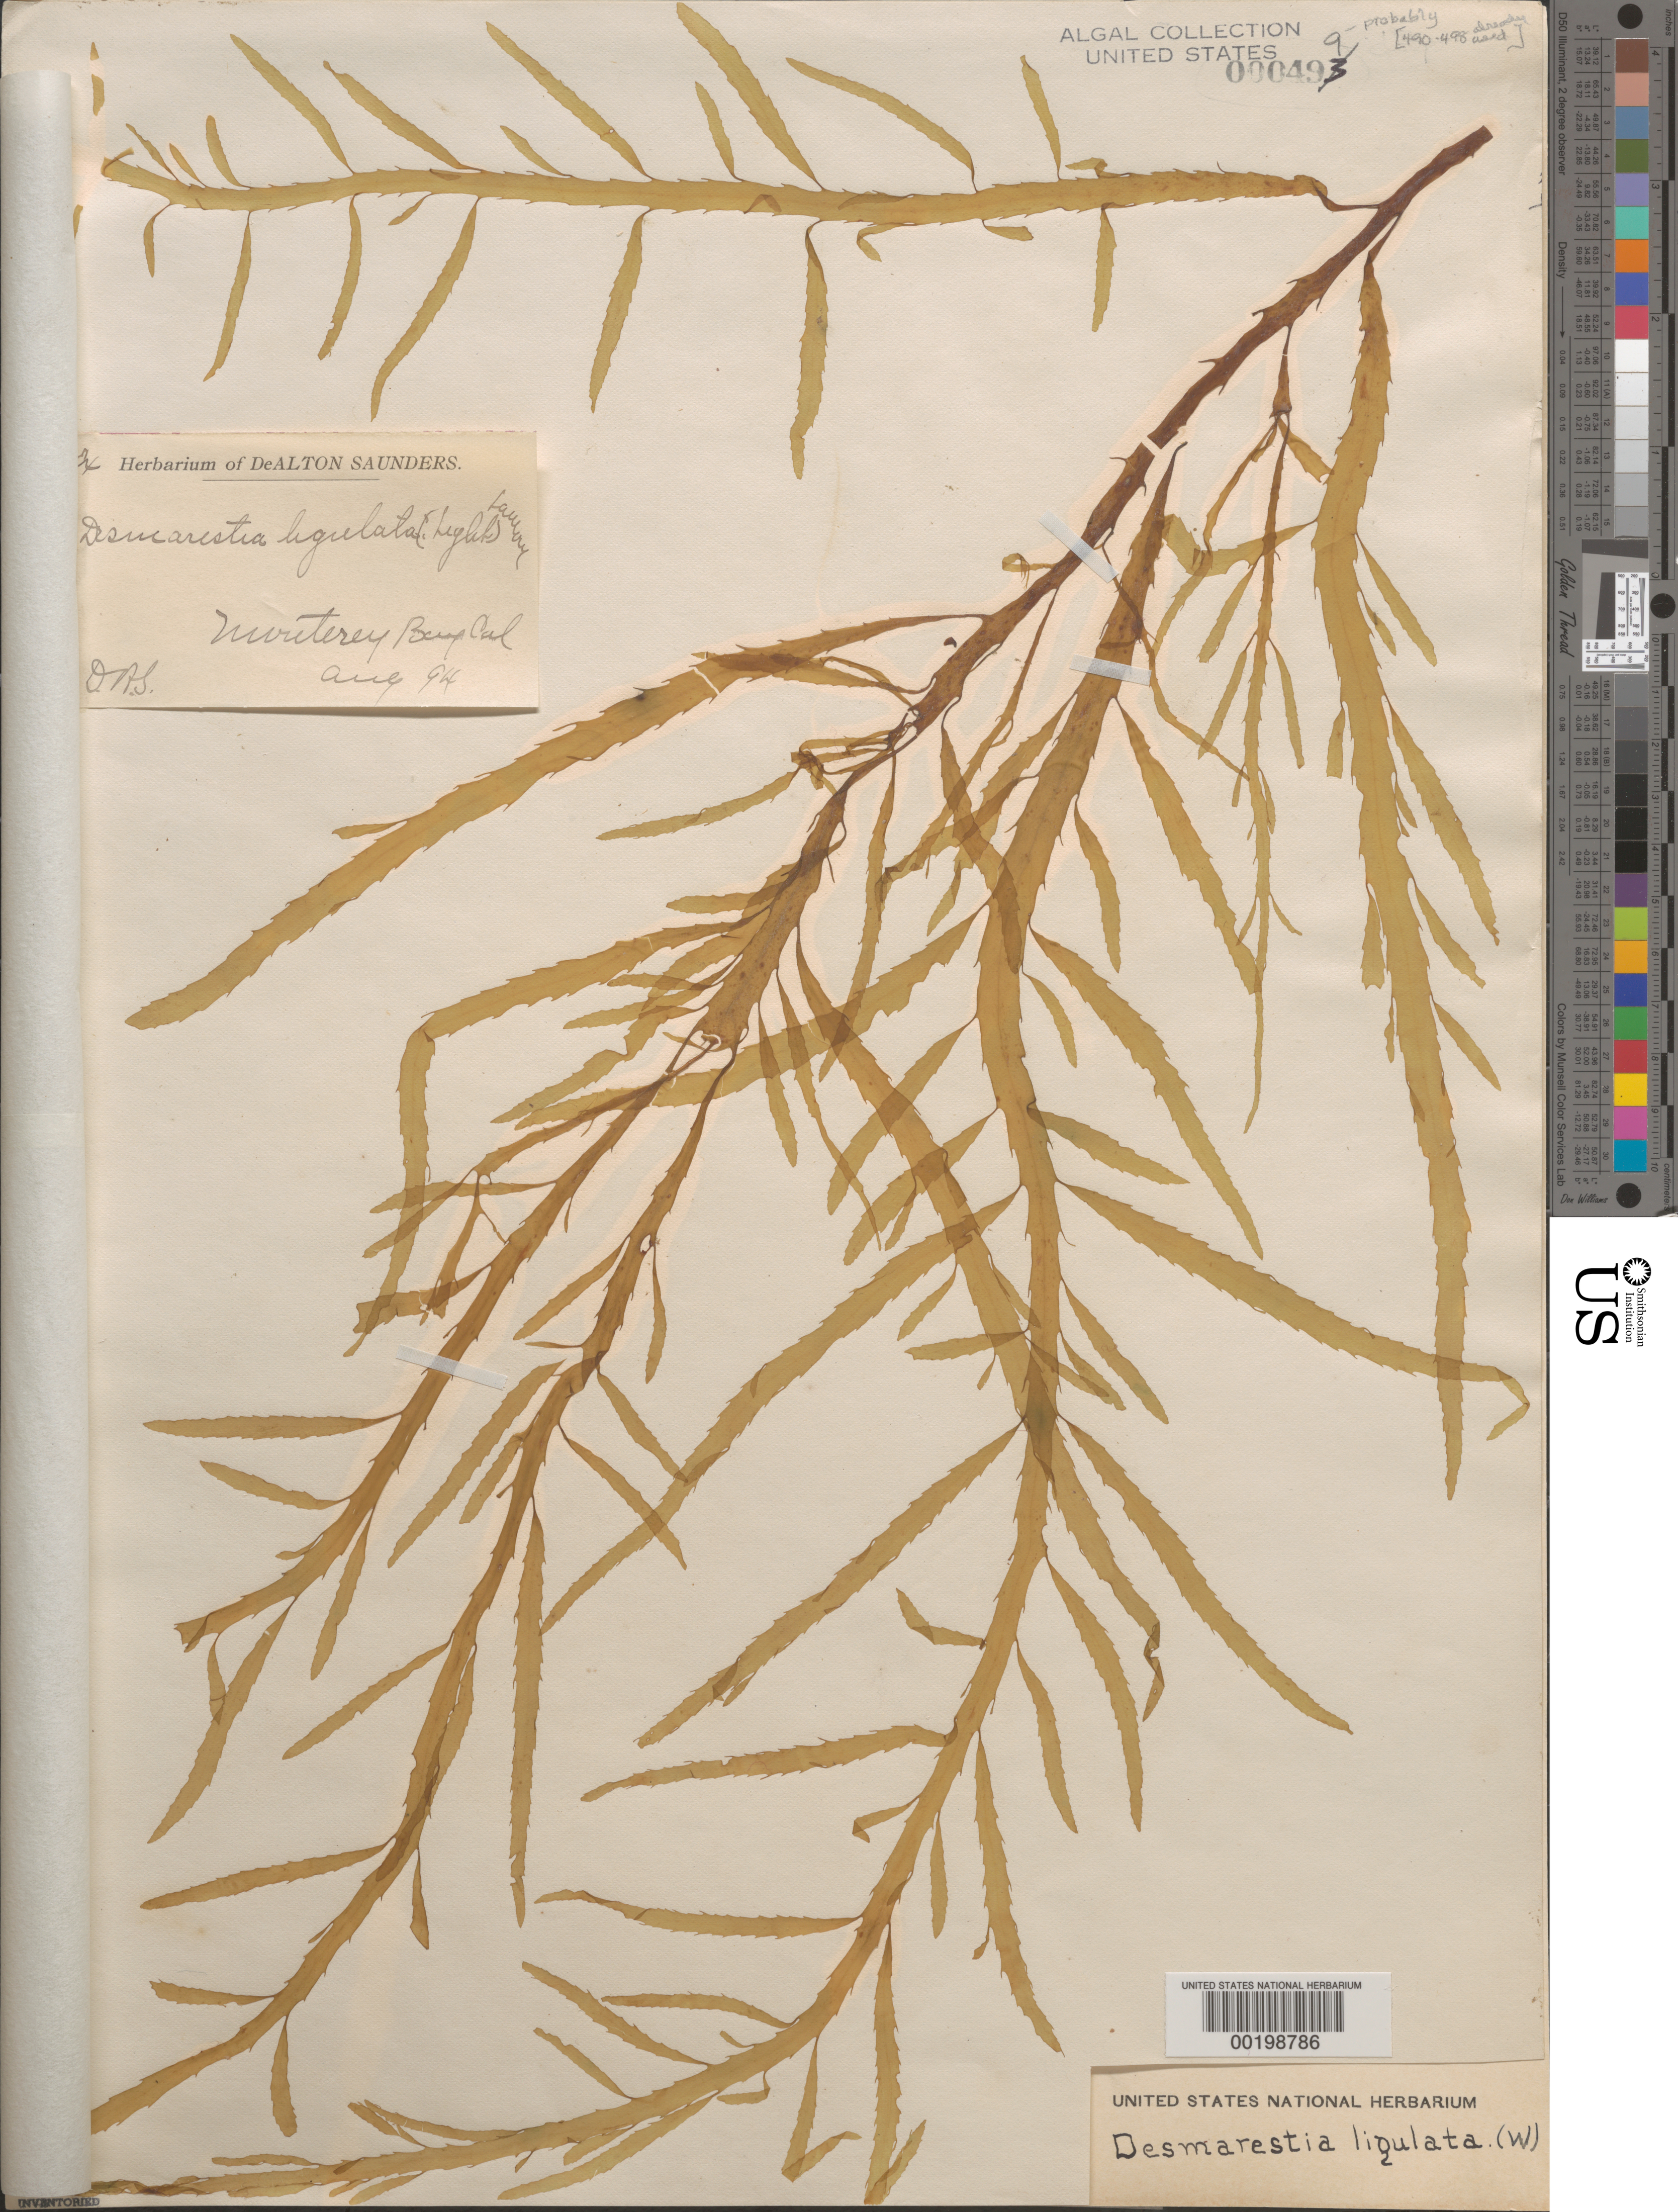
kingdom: Chromista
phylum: Ochrophyta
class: Phaeophyceae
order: Desmarestiales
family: Desmarestiaceae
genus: Desmarestia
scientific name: Desmarestia ligulata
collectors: D. Saunders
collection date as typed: Aug 1894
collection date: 1894-08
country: United States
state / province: California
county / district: Monterey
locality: Monterey Bay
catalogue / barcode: US 499